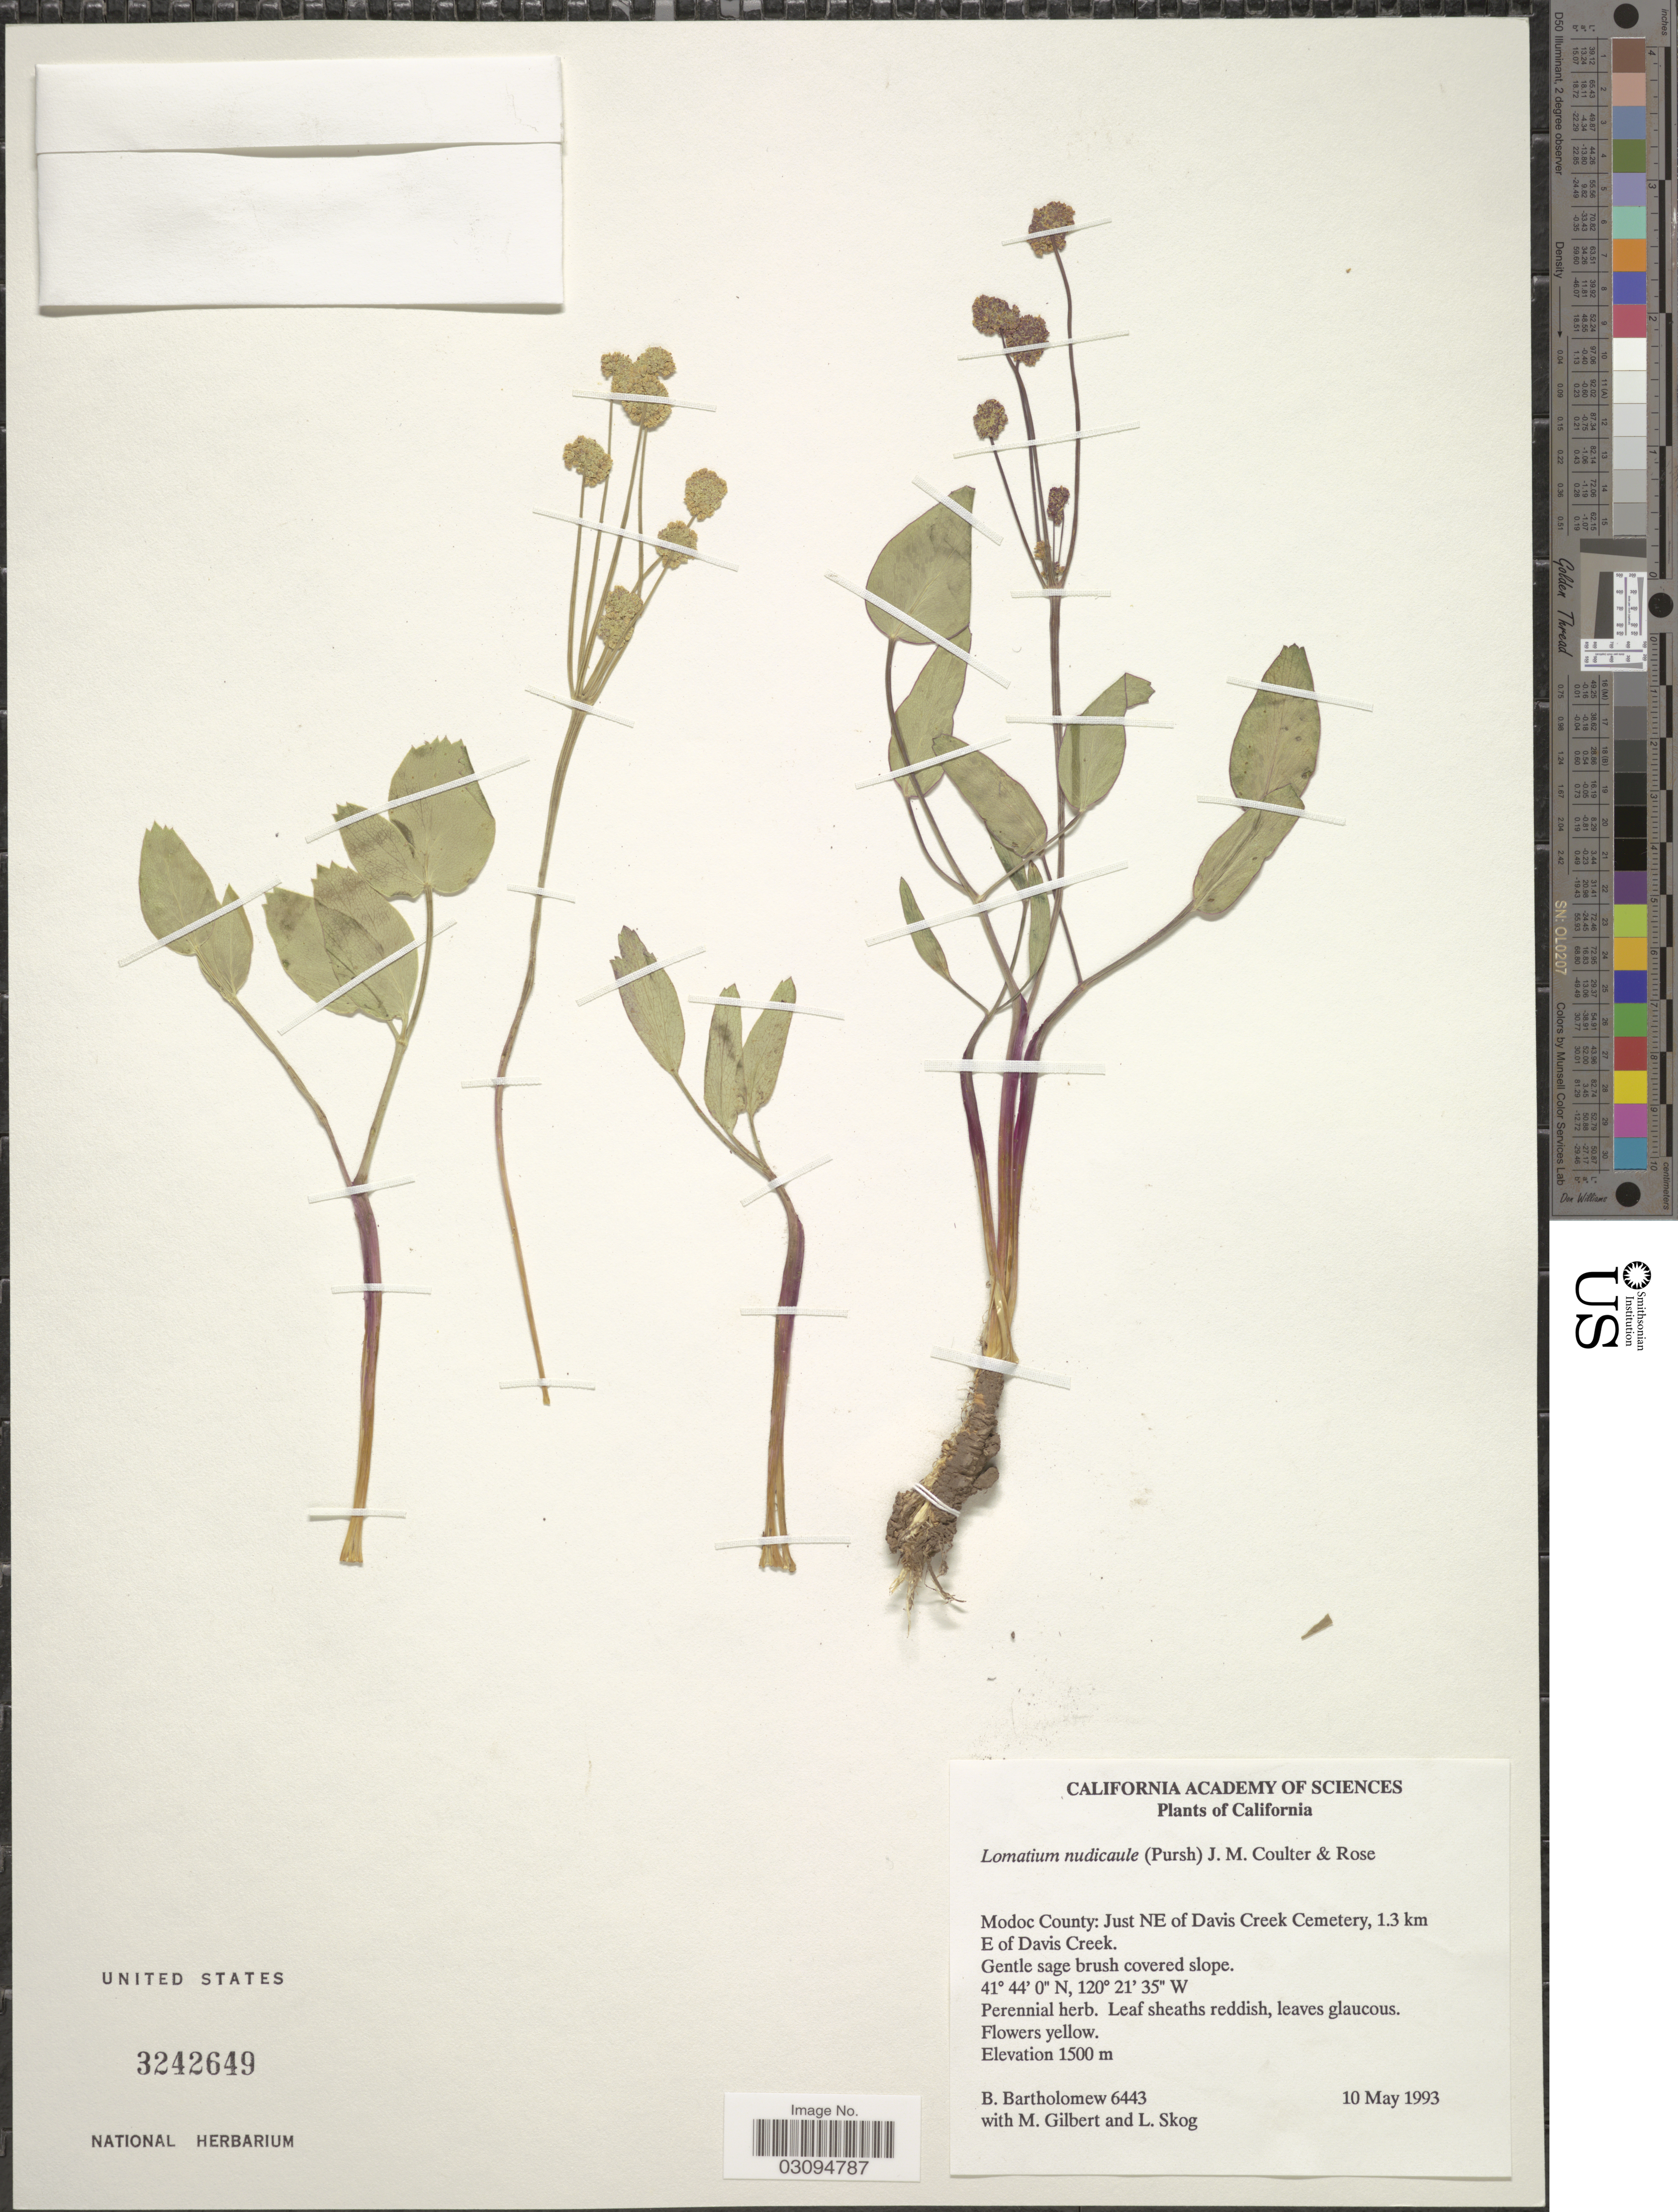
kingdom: Plantae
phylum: Tracheophyta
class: Magnoliopsida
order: Apiales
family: Apiaceae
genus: Lomatium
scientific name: Lomatium nudicaule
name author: (Pursh) J.M. Coult. & Rose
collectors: B. Bartholomew, M. Gilbert & L. E. Skog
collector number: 6443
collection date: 1993-05-10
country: United States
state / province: California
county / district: Modoc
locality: Modoc County: Just NE of Davis Creek Cemetery, 1.3 km E of Davis Creek.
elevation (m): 1500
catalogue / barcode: US 3242649